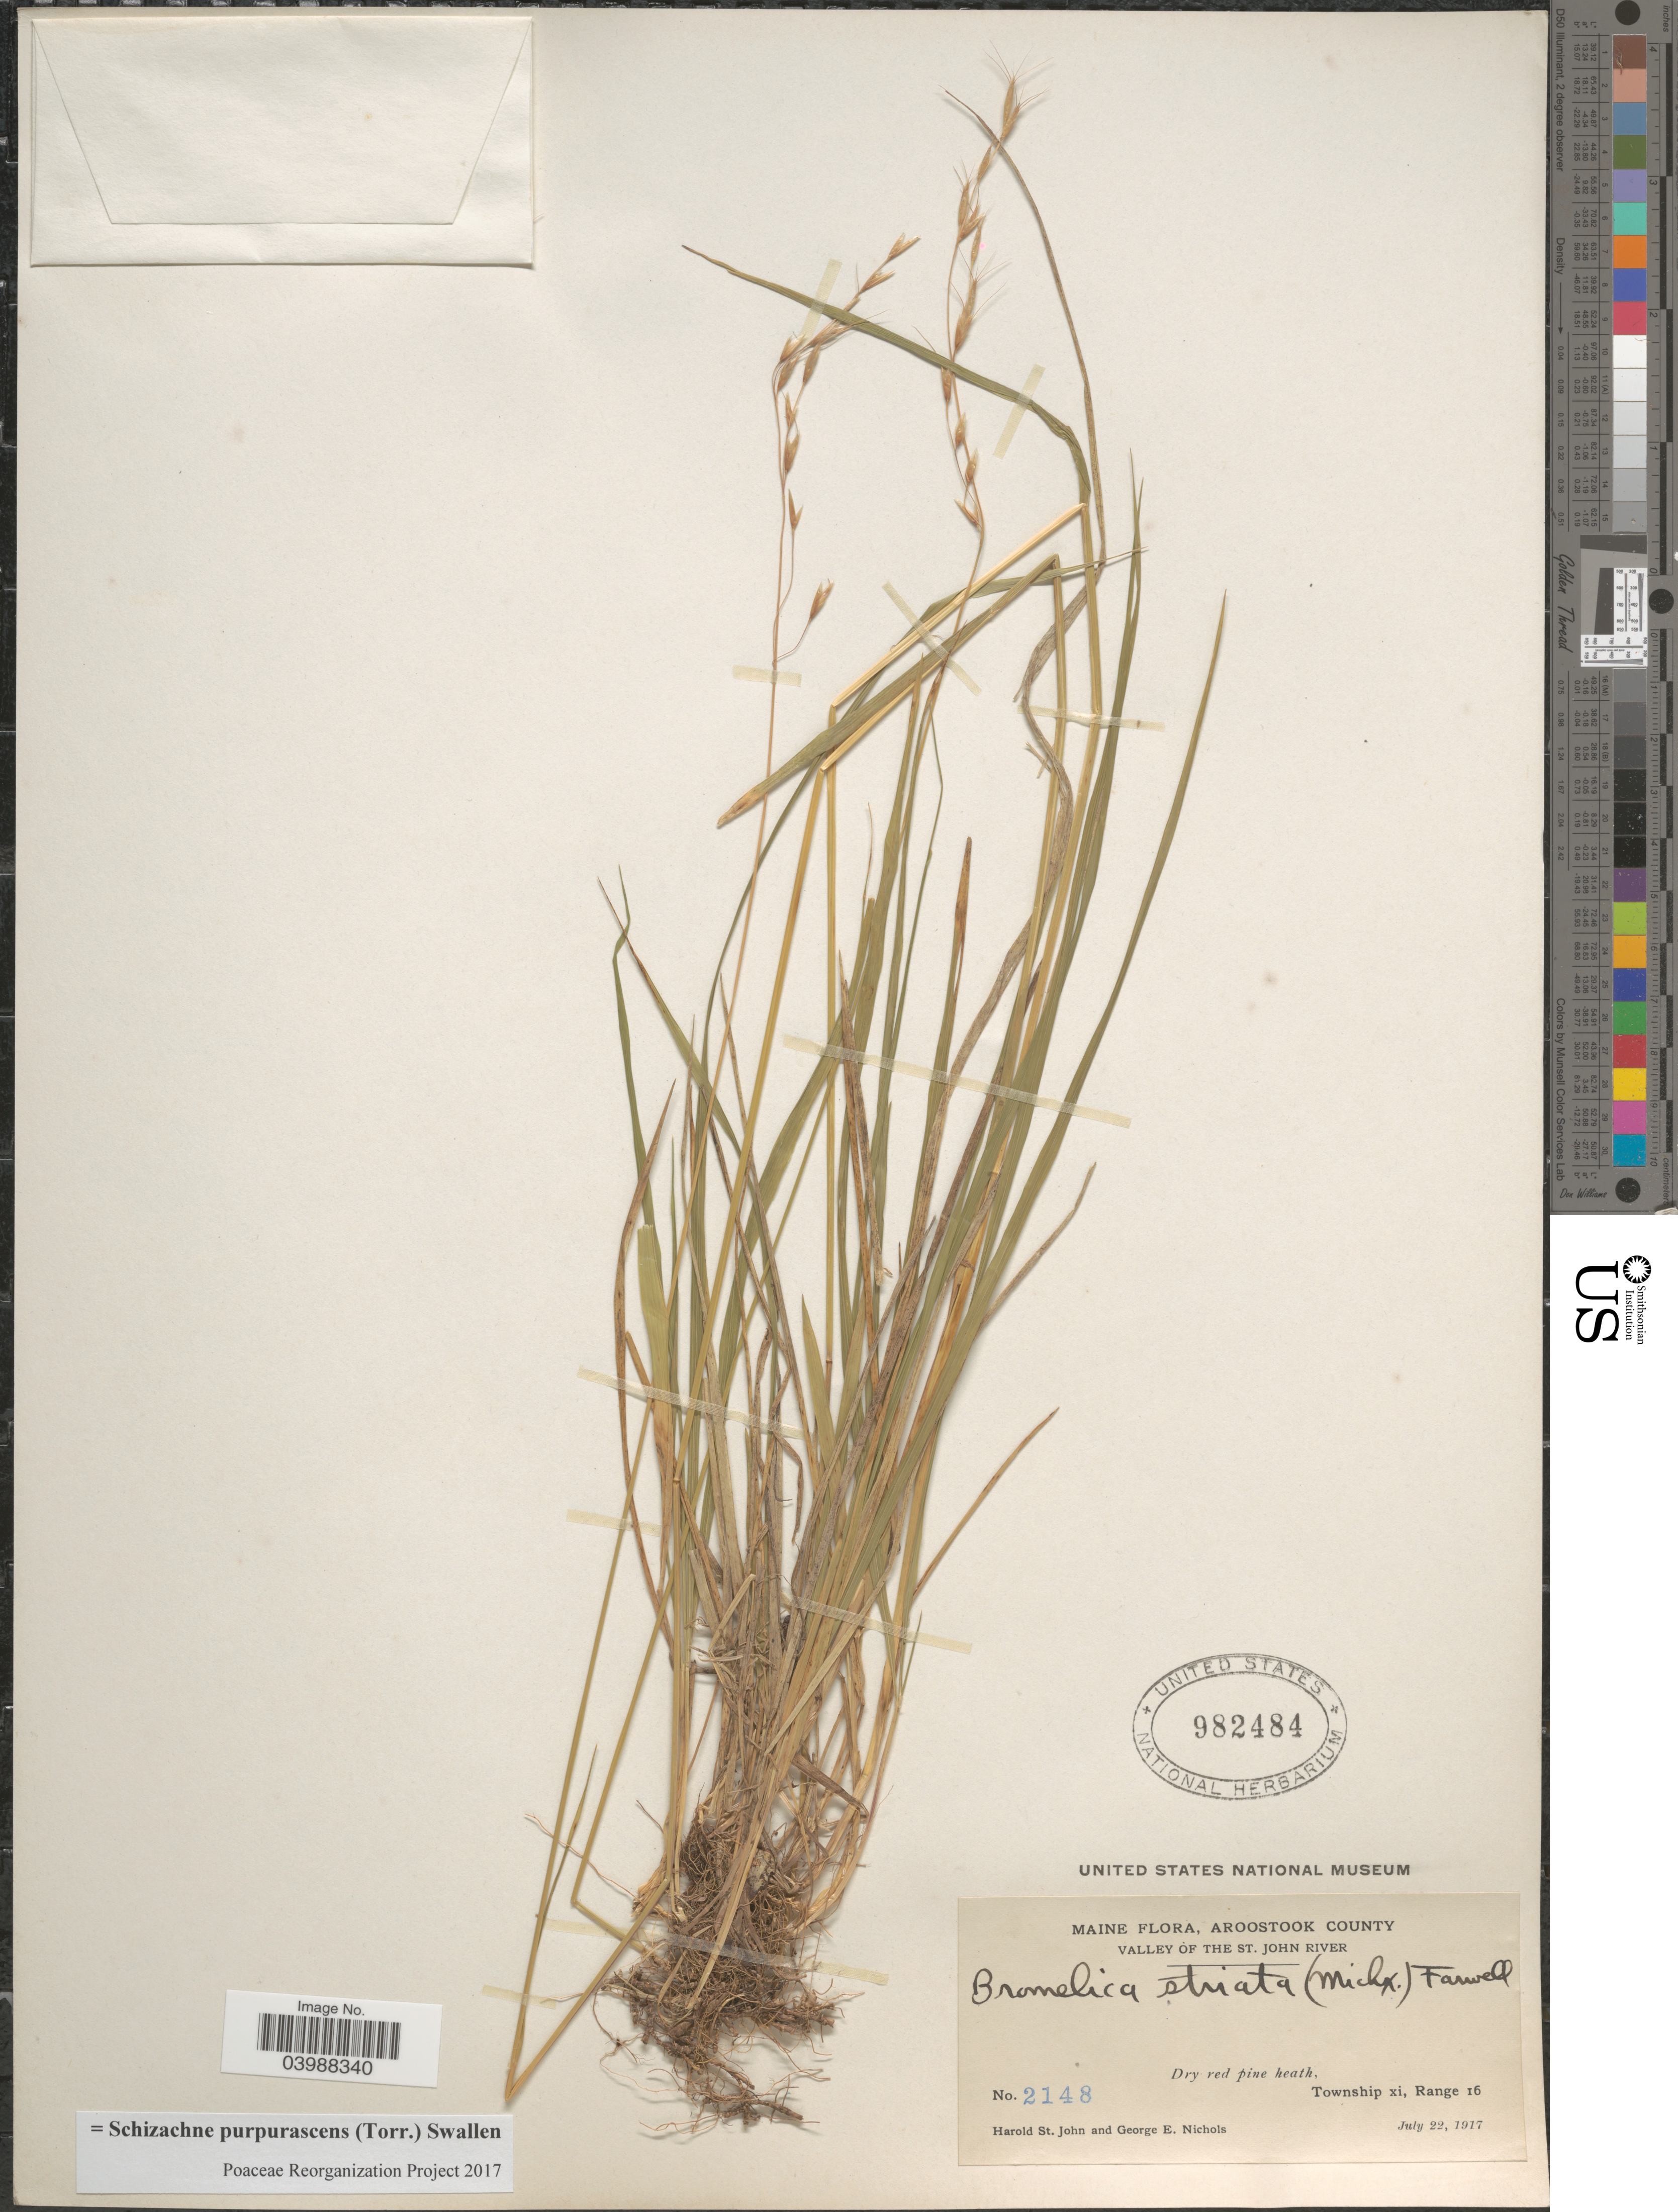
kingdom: Plantae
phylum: Tracheophyta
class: Liliopsida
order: Poales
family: Poaceae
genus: Schizachne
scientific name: Schizachne purpurascens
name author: (Torr.) Swallen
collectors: H. St. John & G. E. Nichols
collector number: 2148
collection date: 1917-07-22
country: United States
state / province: Maine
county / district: Aroostook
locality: Valley of the St. John River. Township xi, Range 16.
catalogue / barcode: US 982484